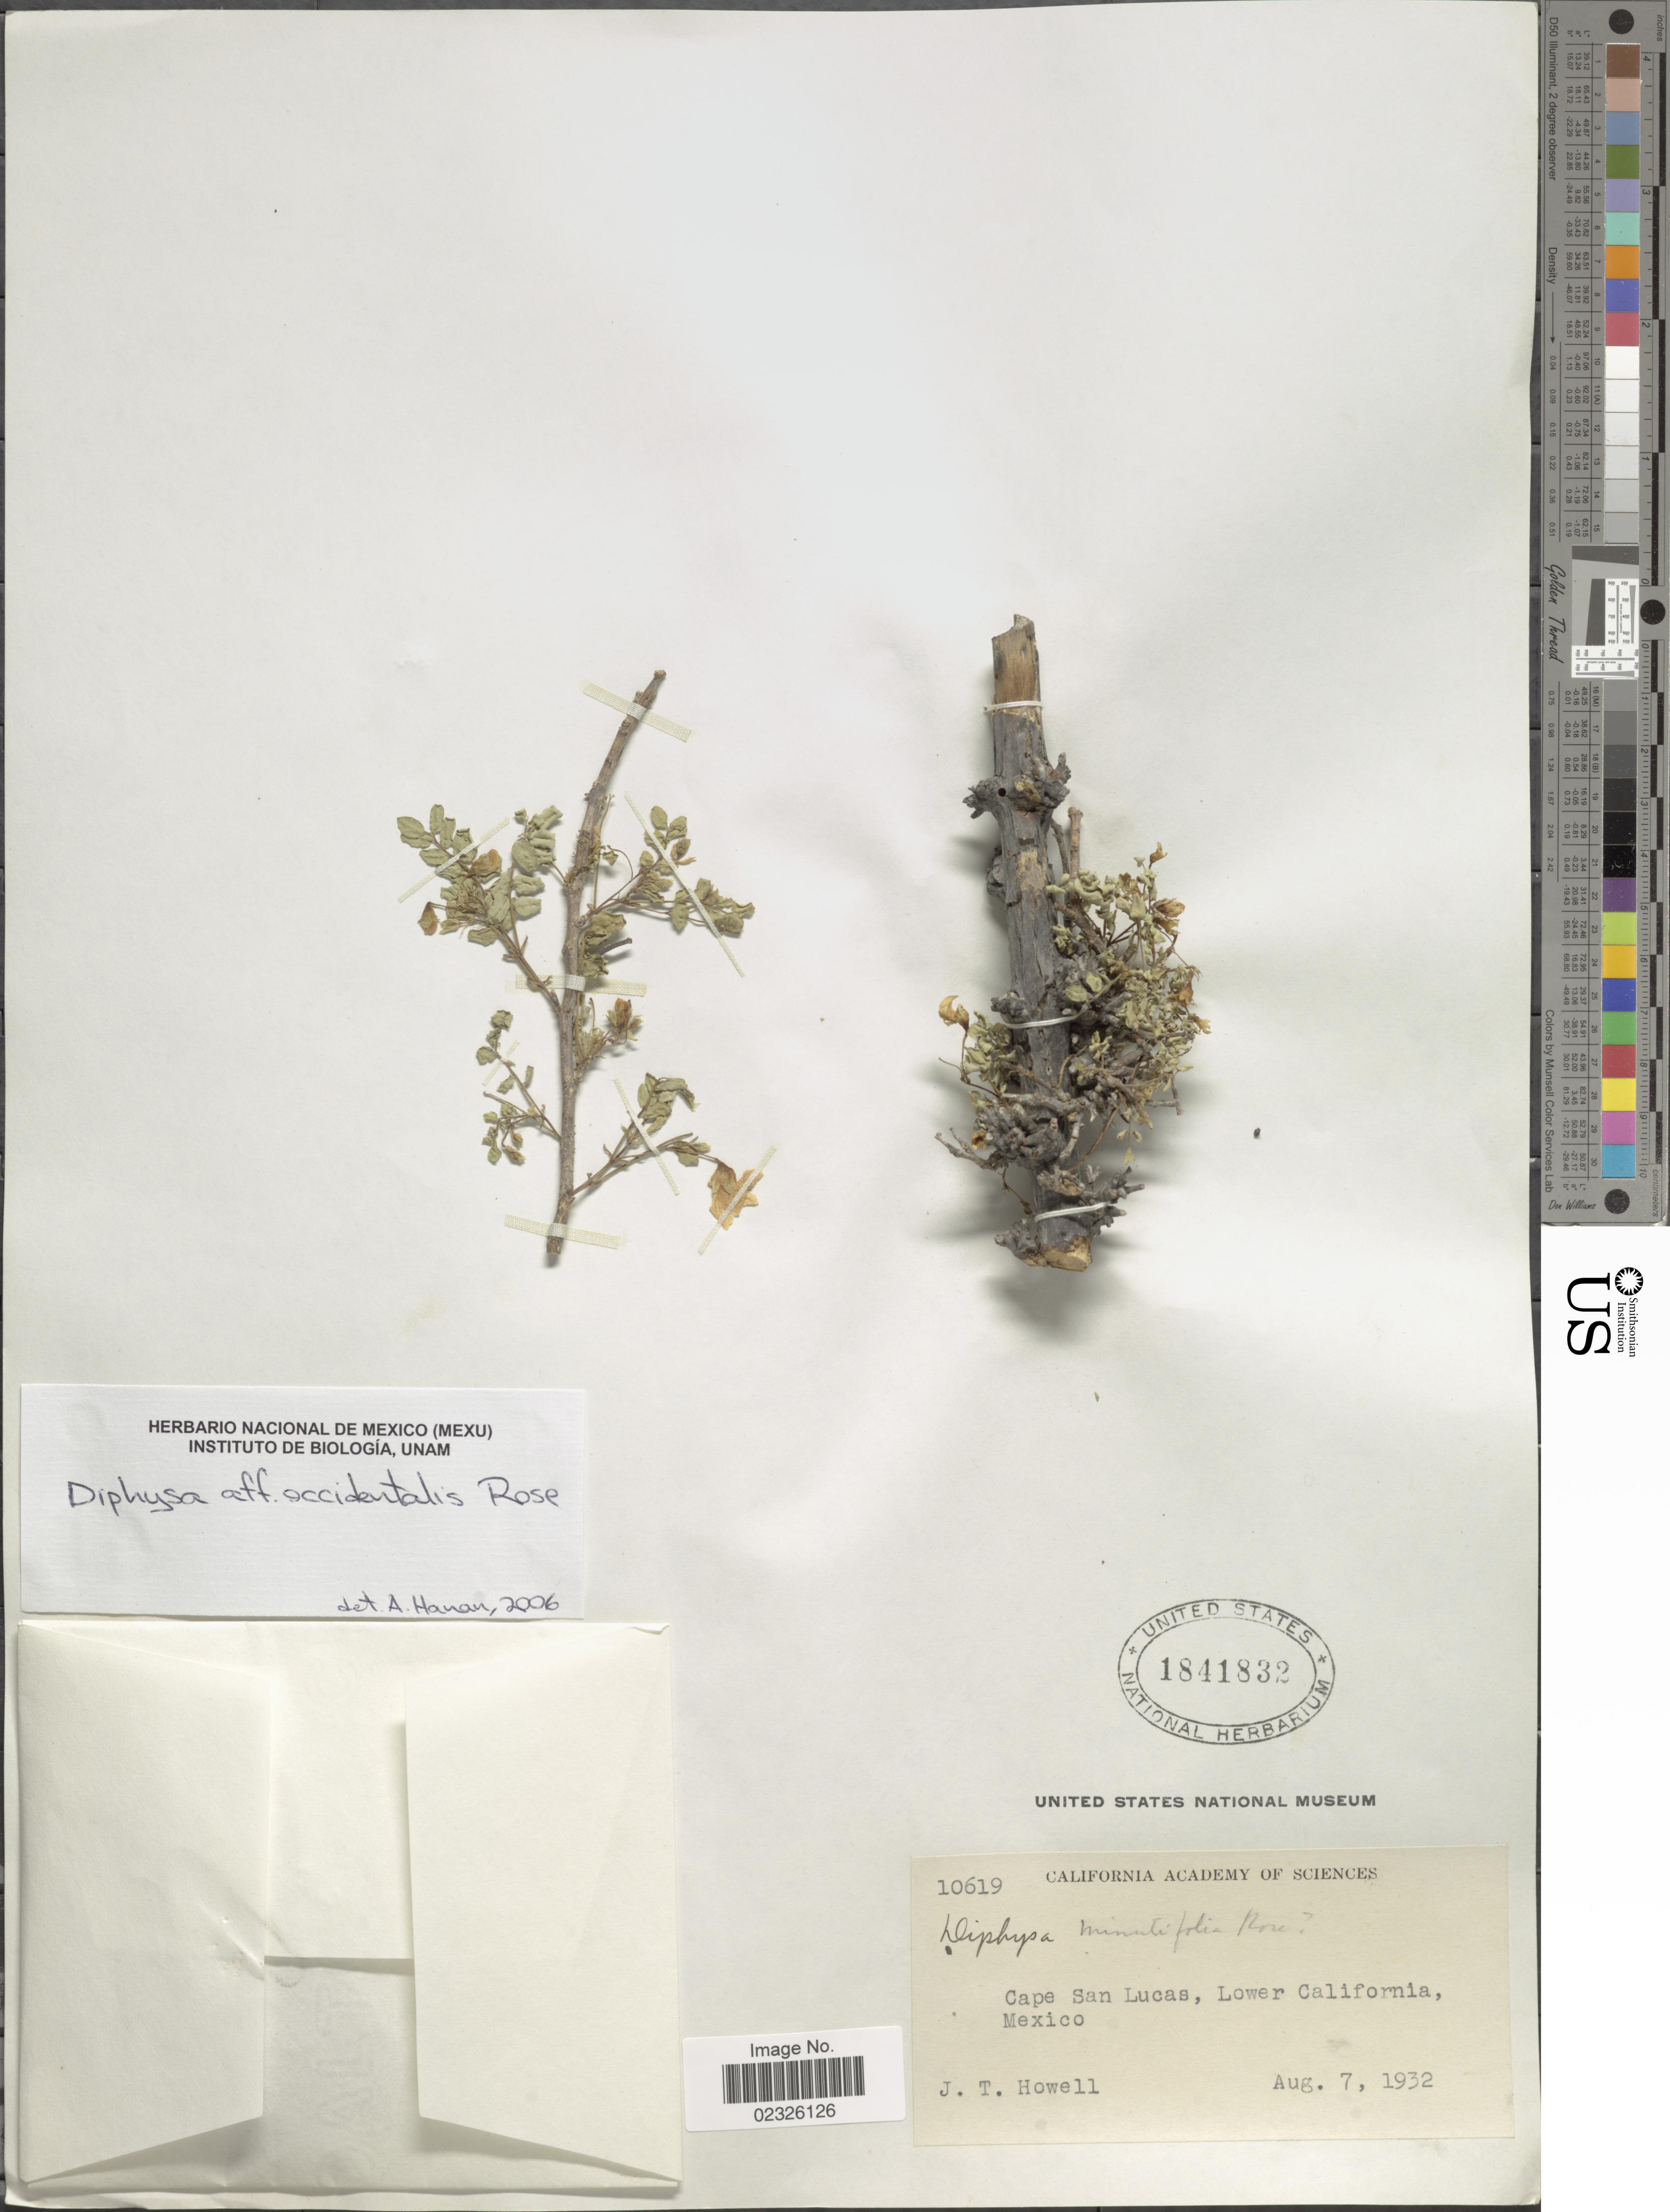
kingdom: Plantae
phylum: Tracheophyta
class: Magnoliopsida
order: Fabales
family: Fabaceae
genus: Diphysa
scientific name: Diphysa occidentalis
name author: Rose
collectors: J. T. Howell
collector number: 10619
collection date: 1932-08-07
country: Mexico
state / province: Baja California Sur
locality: Caoe San Lucas, Lower California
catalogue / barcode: US 1841832